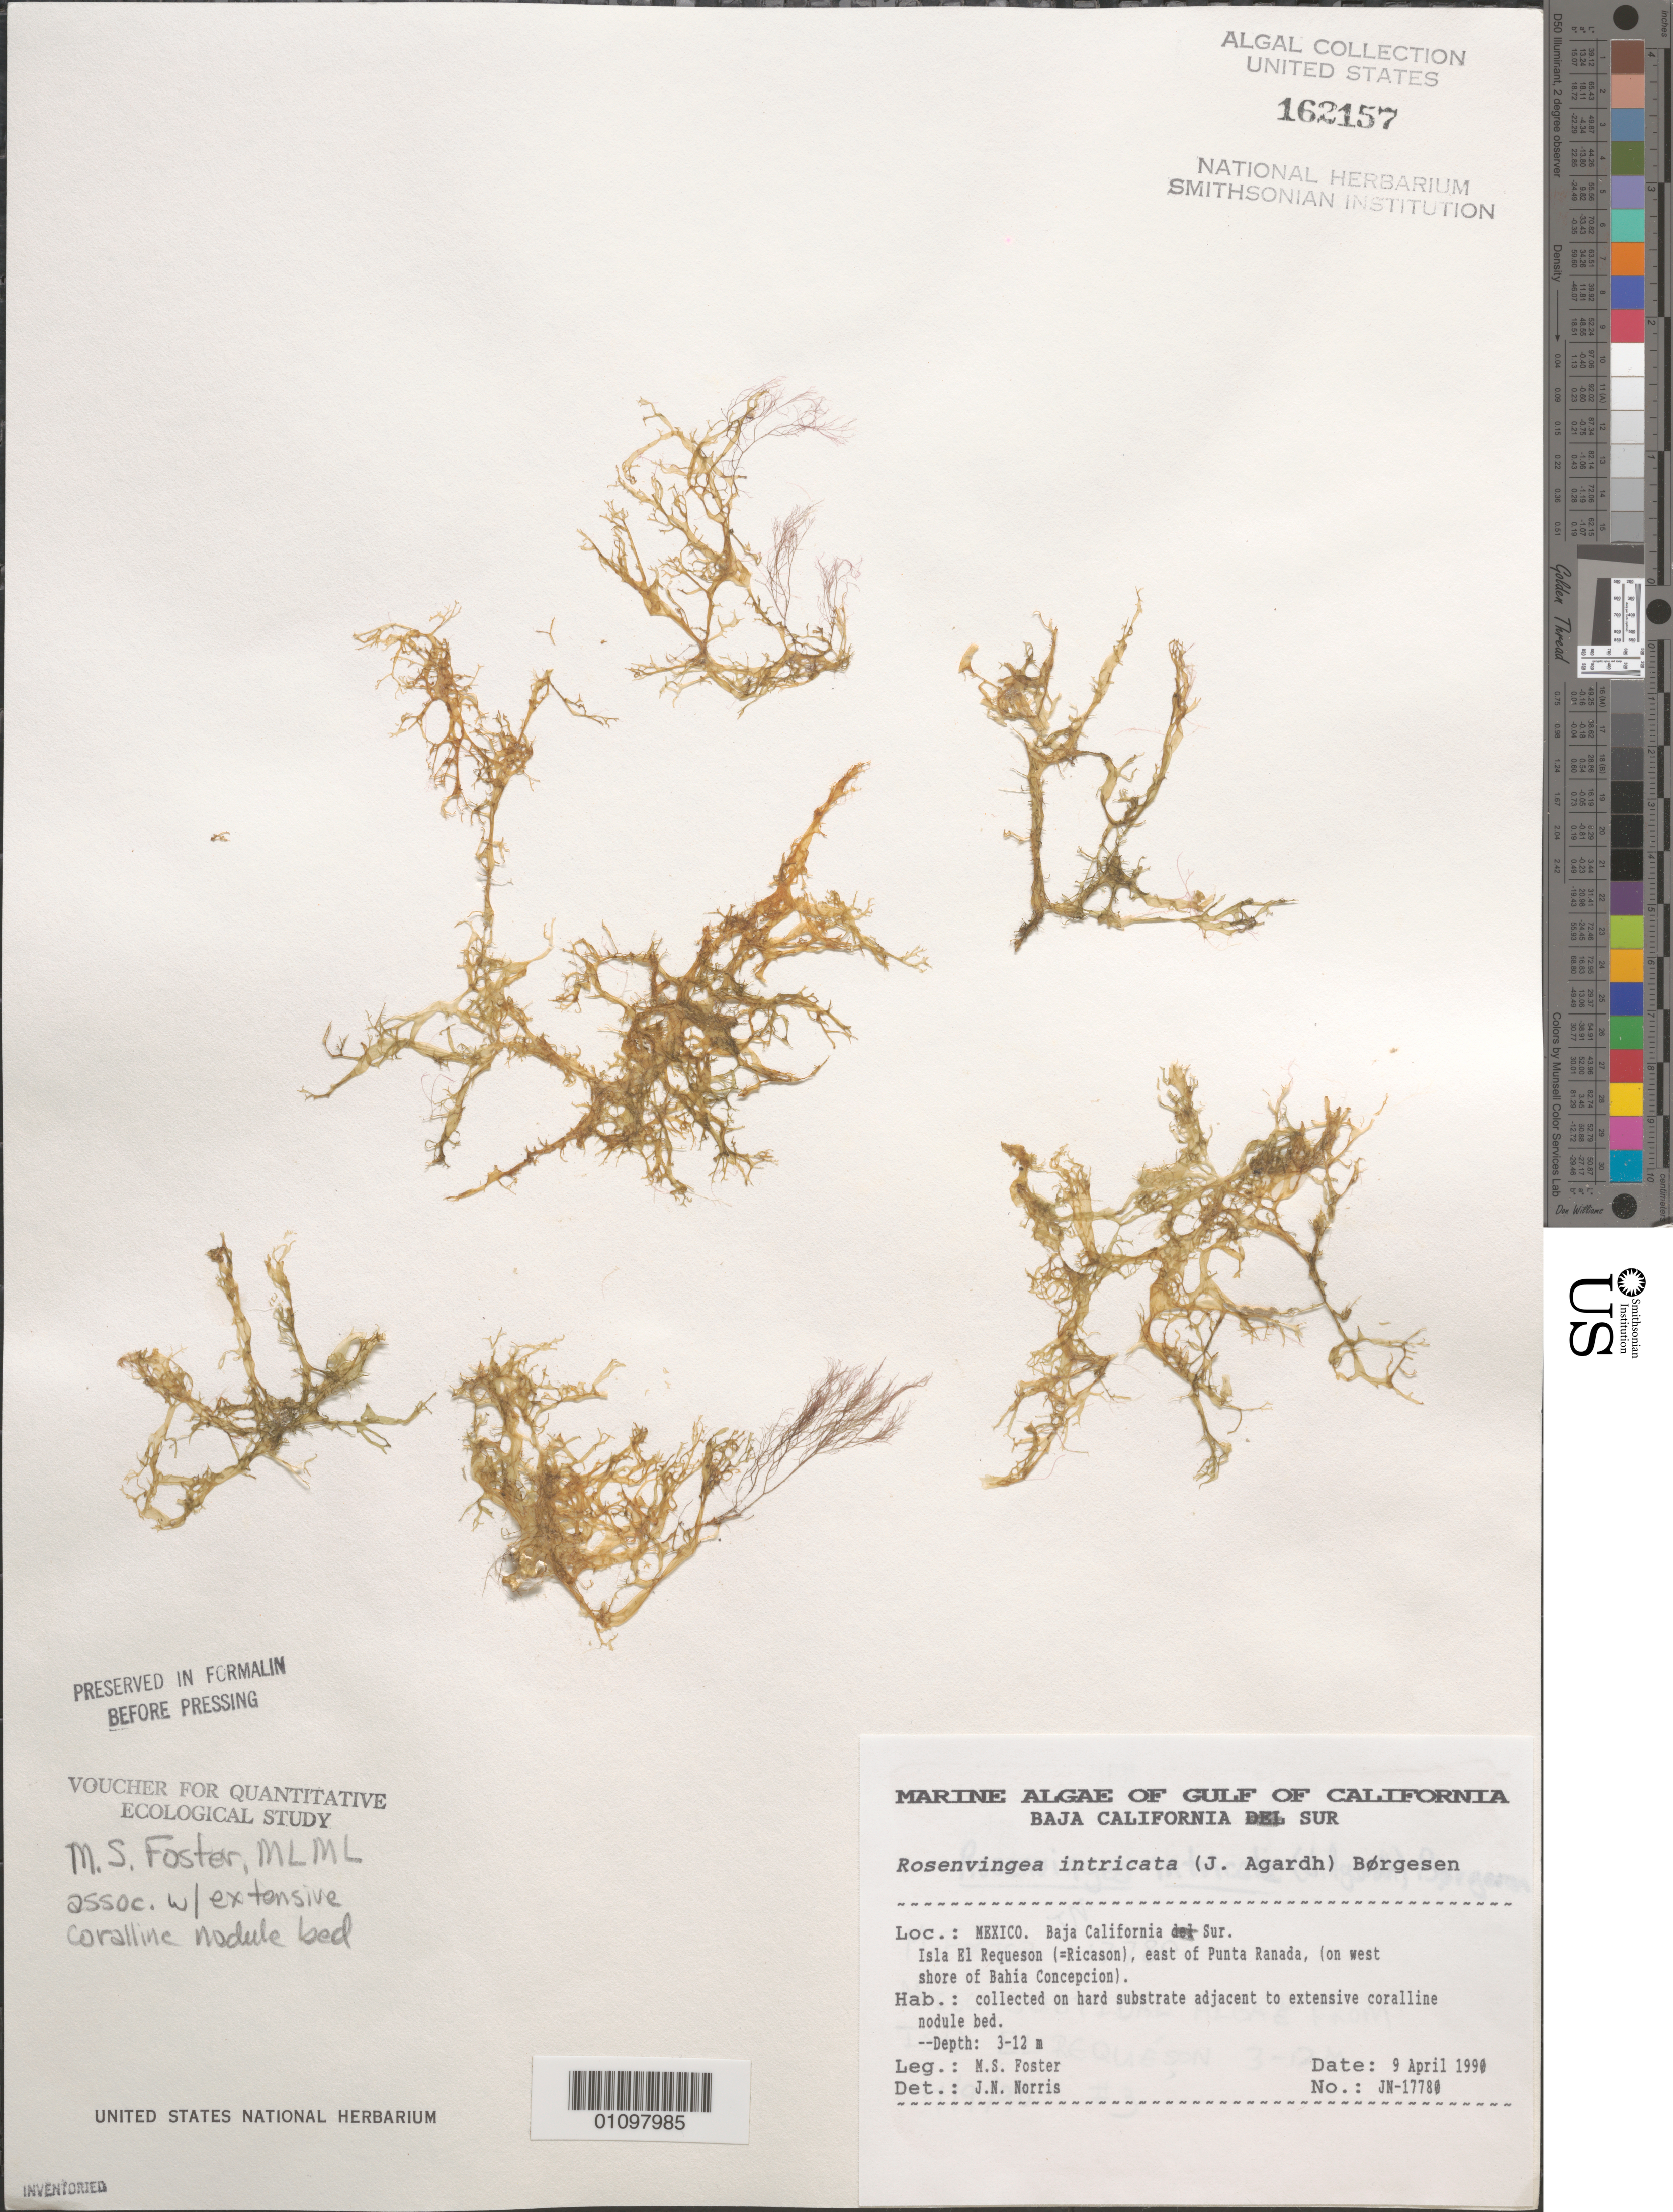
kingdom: Chromista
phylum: Ochrophyta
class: Phaeophyceae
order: Scytosiphonales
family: Scytosiphonaceae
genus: Rosenvingea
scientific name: Rosenvingea endiviifolia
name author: (Martius) M.J. Wynne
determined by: Algae name updating Project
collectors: M. Foster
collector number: JN-17780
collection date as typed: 09 Apr 1990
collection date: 1990-04-09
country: México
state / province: Baja California Sur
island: Isla El Requeson (Ricason)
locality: East of Punta Ranada, on west shore of Bahia Concepcion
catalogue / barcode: US 162157